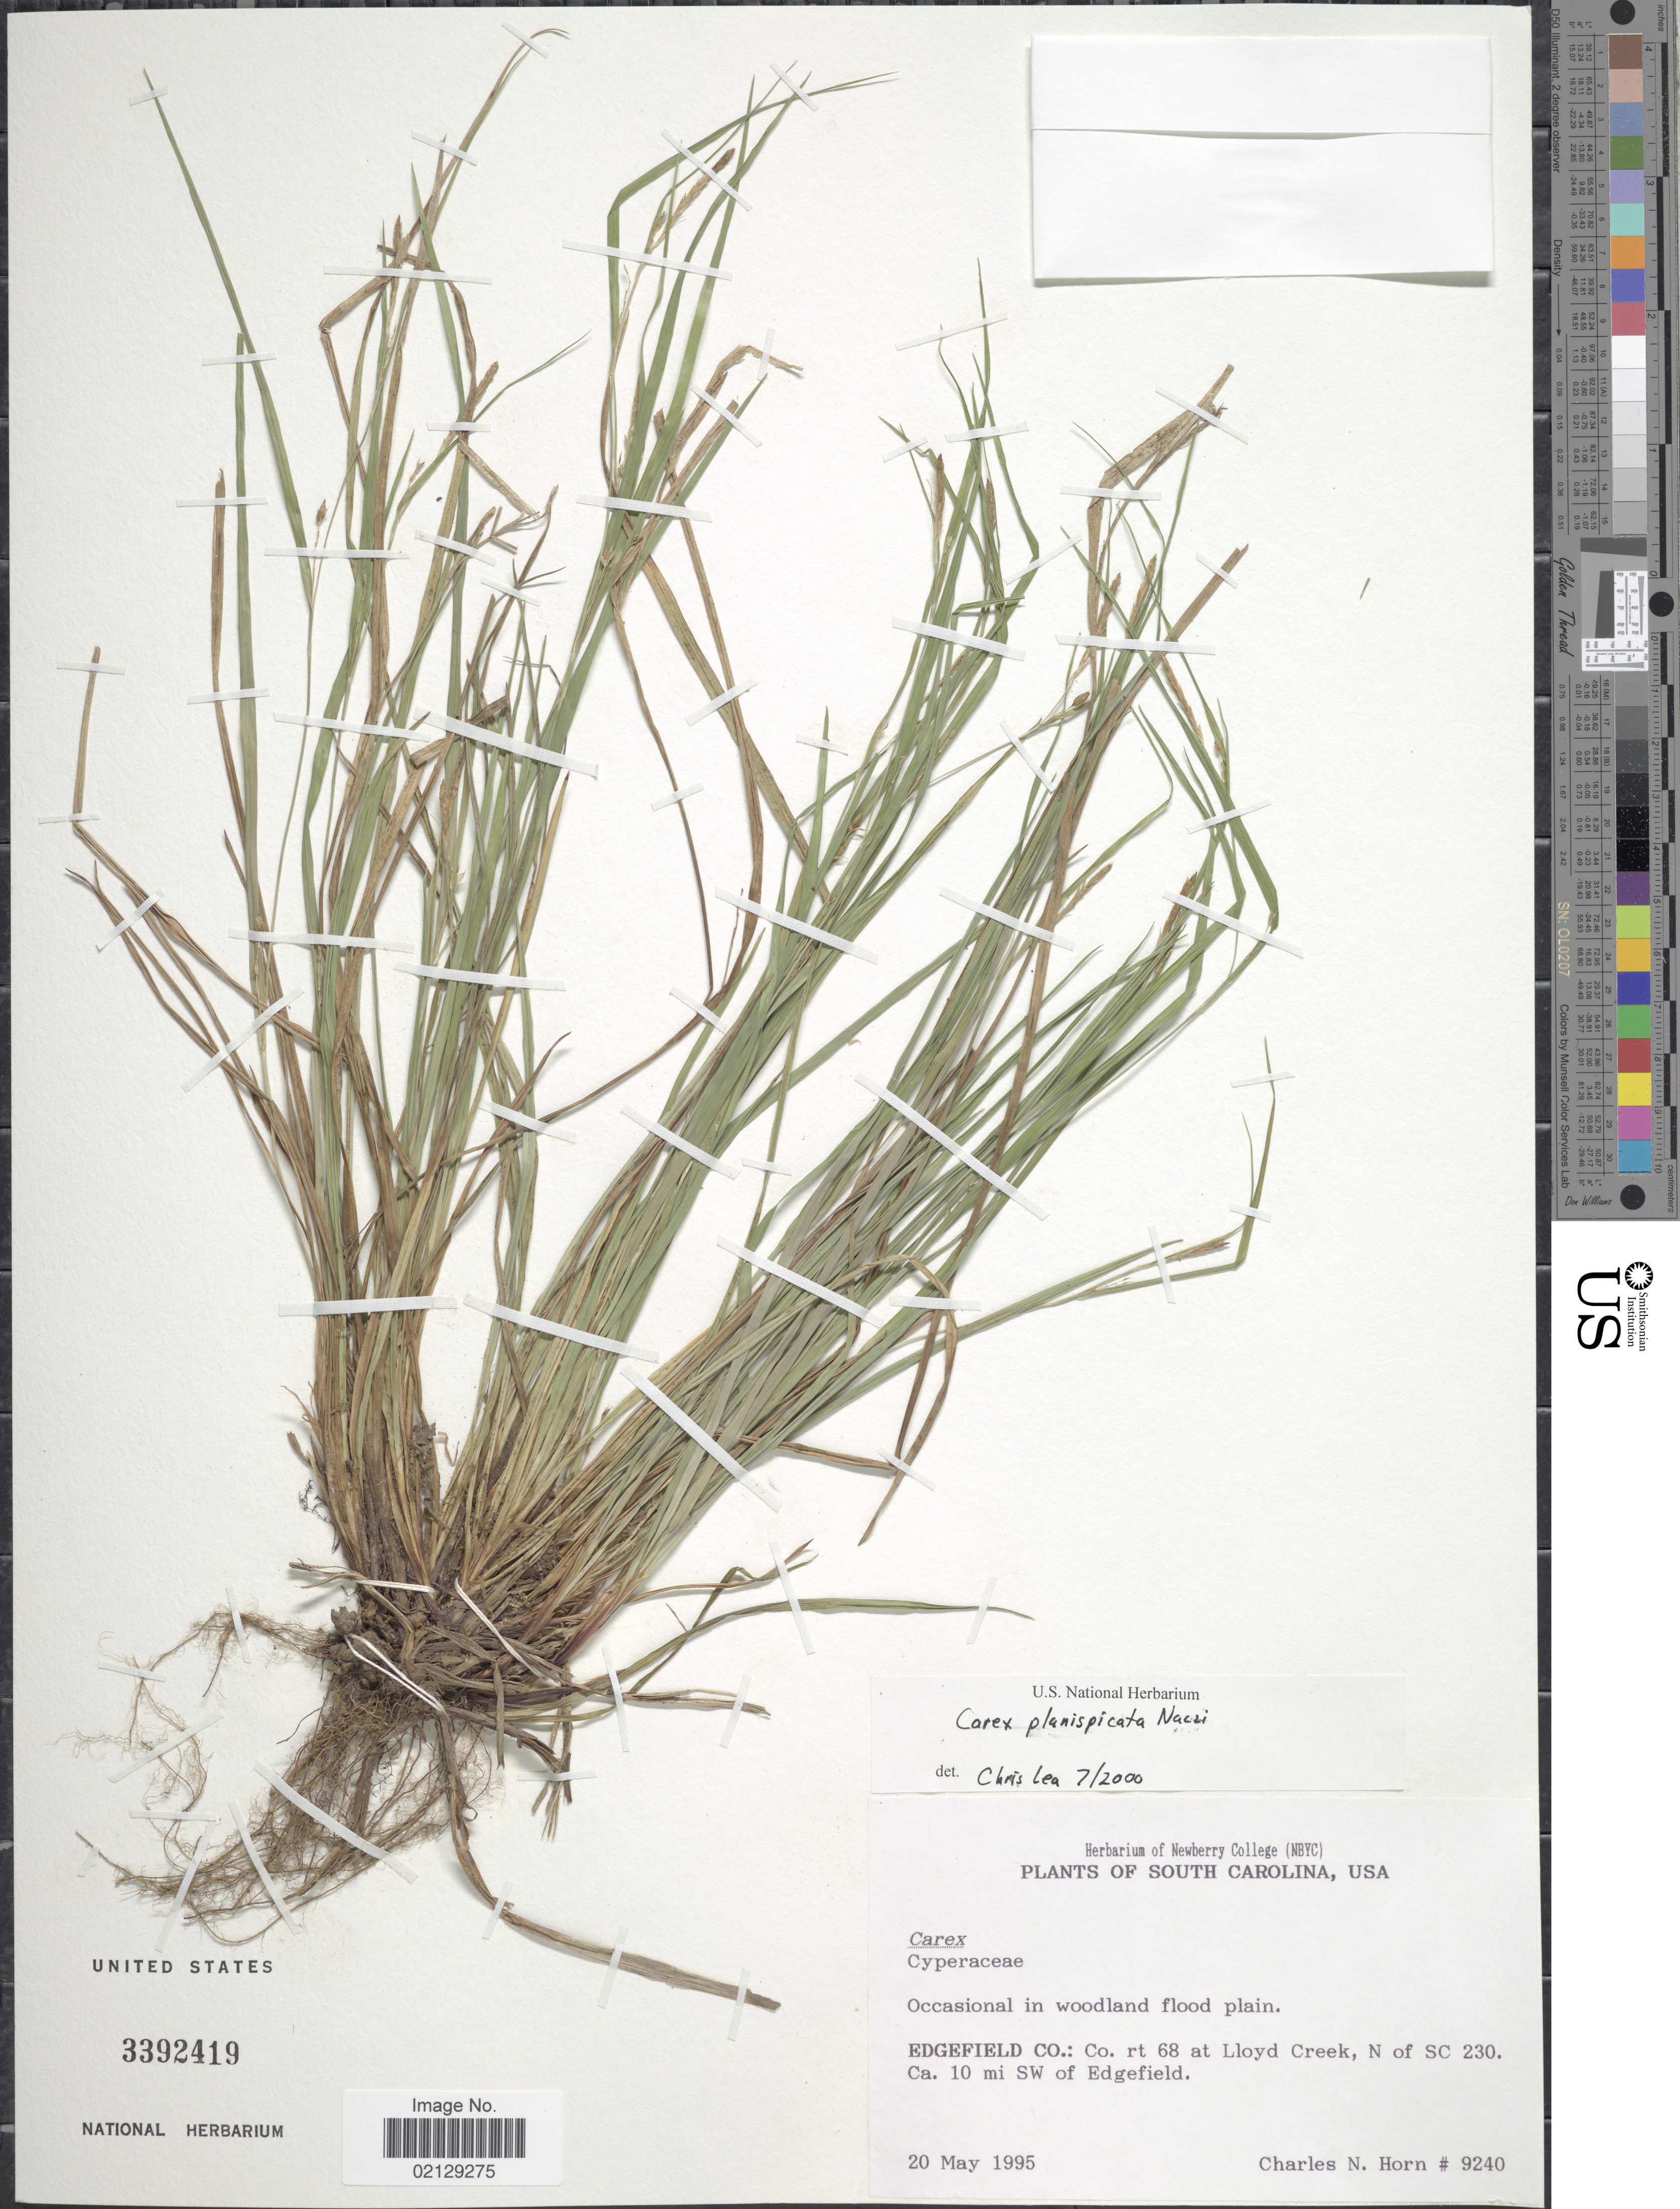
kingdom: Plantae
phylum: Tracheophyta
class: Liliopsida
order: Poales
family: Cyperaceae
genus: Carex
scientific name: Carex planispicata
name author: Naczi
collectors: C. N. Horn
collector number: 9240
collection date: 1995-05-20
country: United States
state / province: South Carolina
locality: Edgefield Co.: Rt. 68 at Lloyd Creek, N of SC 230, 10 mi SW of Edgefield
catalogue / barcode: US 3392419